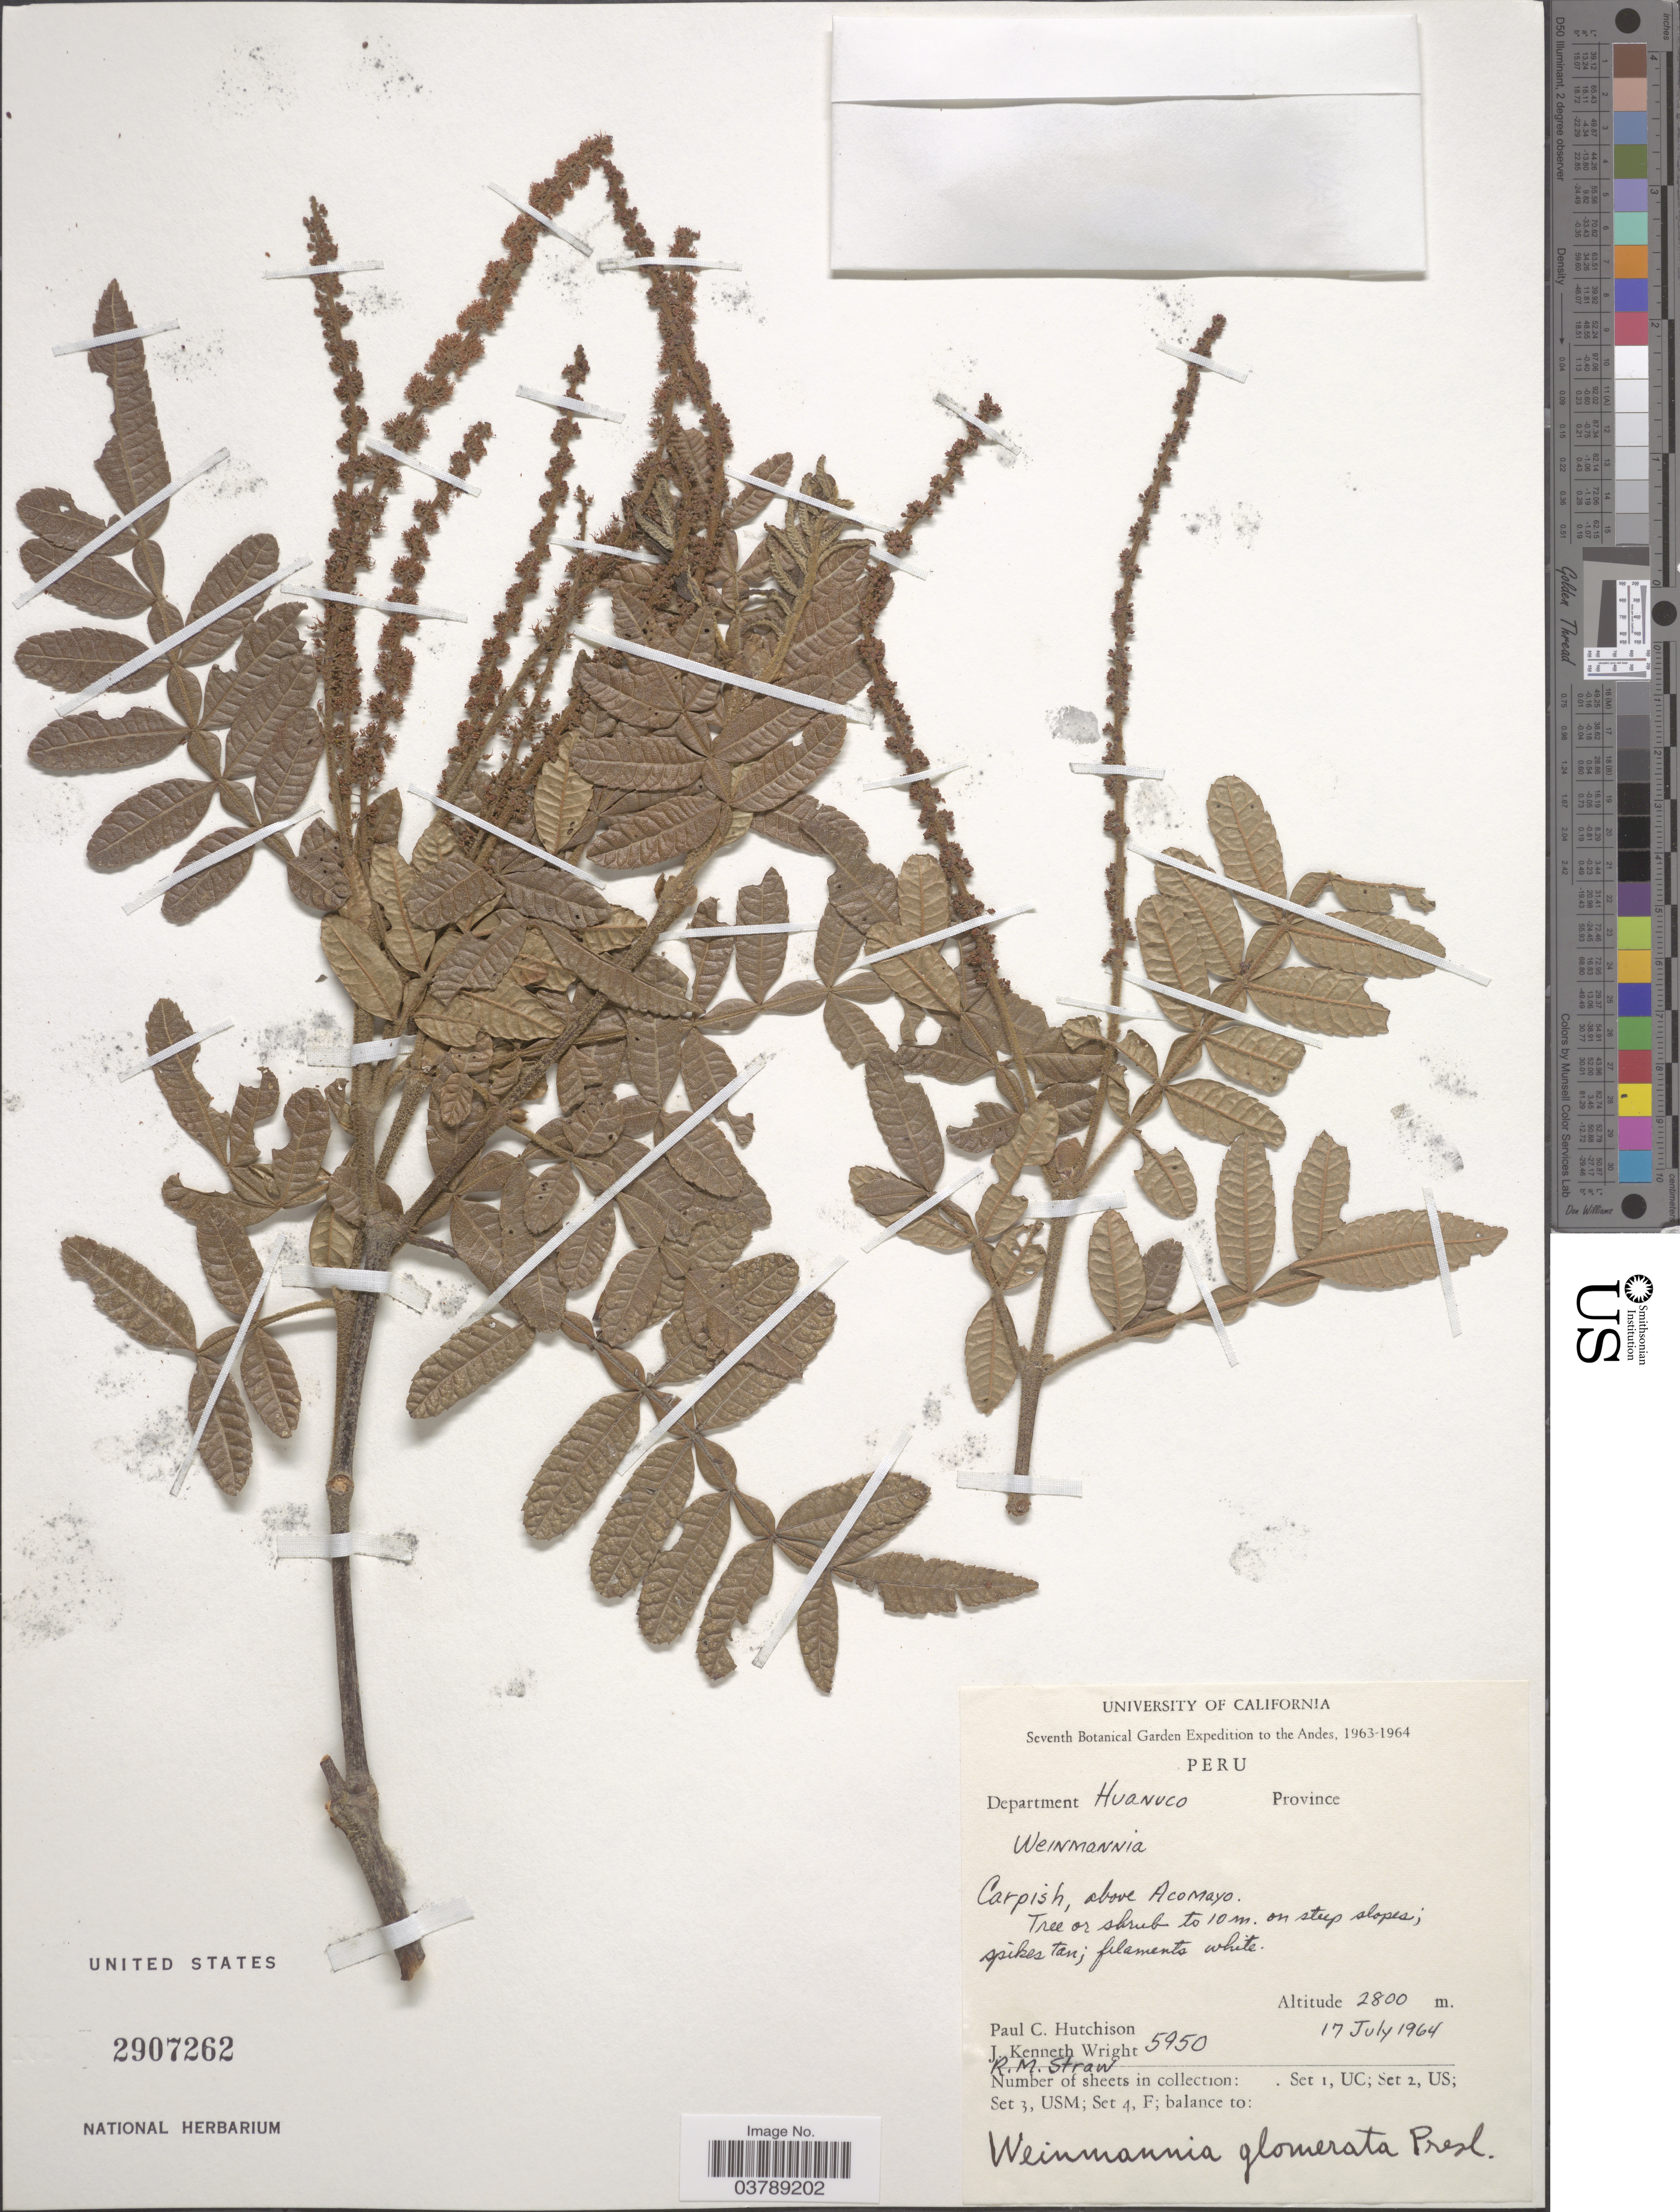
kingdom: Plantae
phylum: Tracheophyta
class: Magnoliopsida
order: Oxalidales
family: Cunoniaceae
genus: Weinmannia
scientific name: Weinmannia glomerata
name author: C. Presl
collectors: P. C. Hutchison, J. K. Wright & R. M. Straw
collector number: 5950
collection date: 1964-07-17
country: Peru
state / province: Huánuco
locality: Andes. Department Huanuco. Carpish, above Acomayo.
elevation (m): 2800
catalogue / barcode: US 2907262